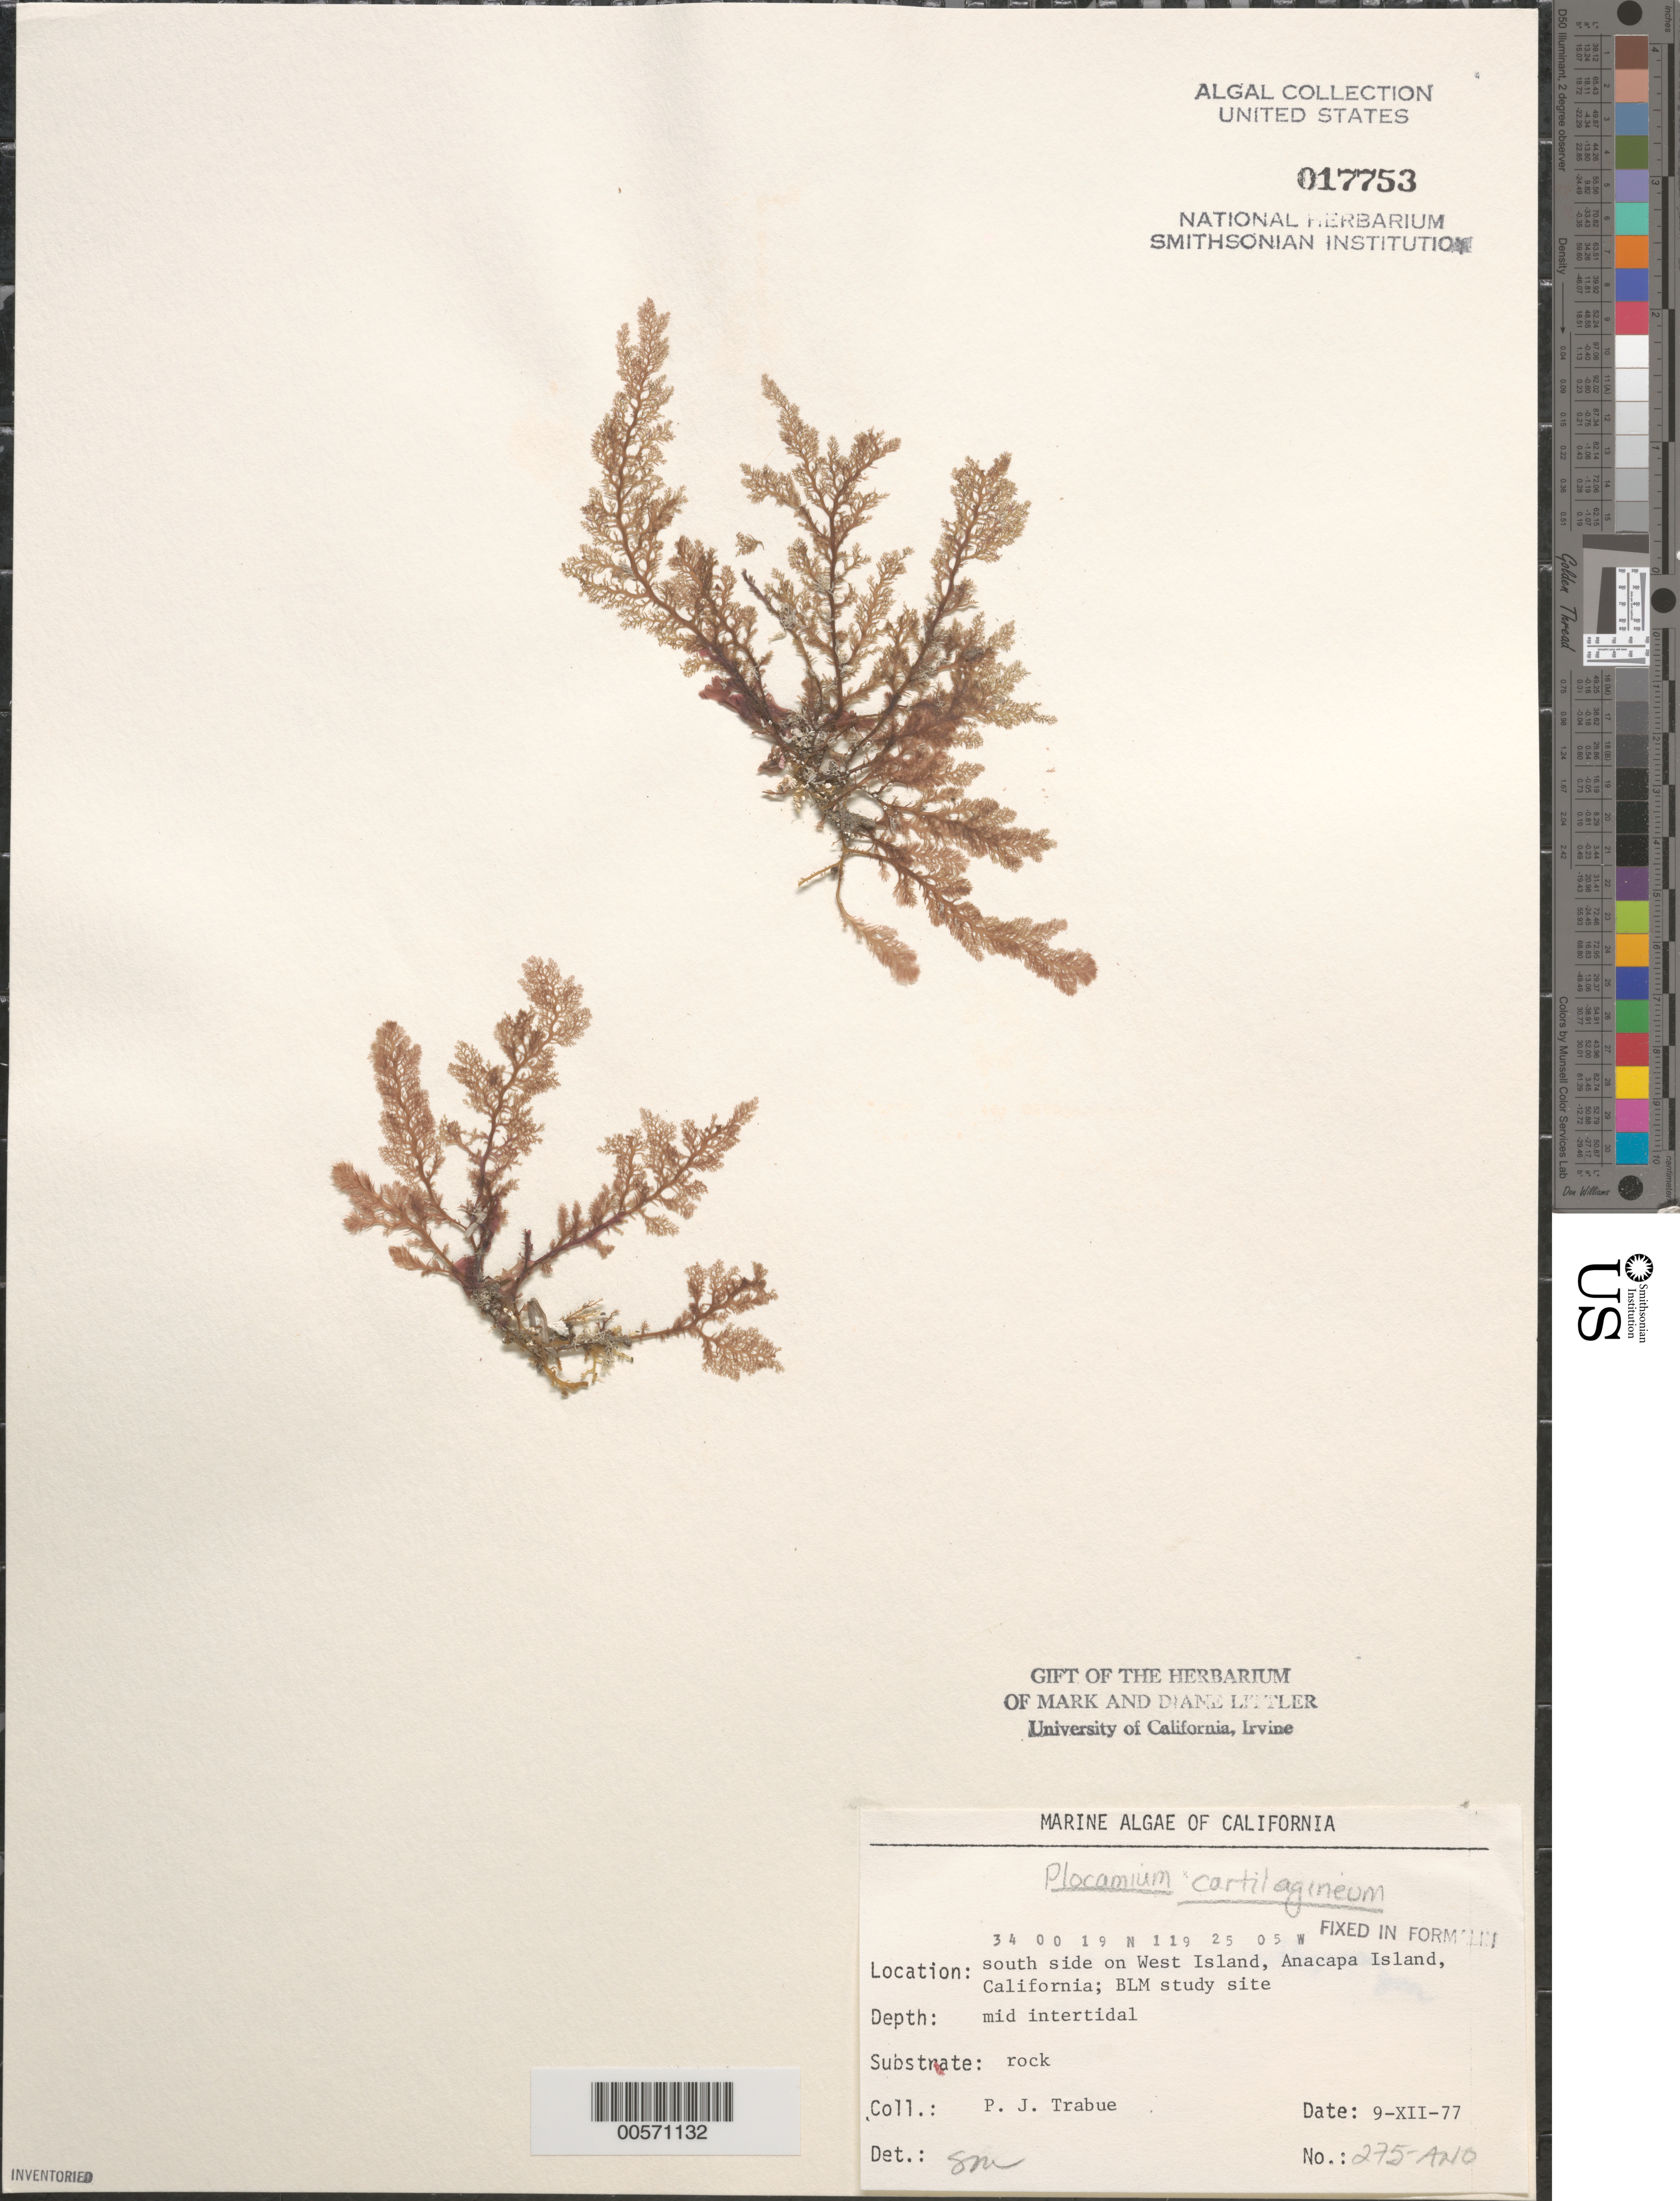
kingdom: Plantae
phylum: Rhodophyta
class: Florideophyceae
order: Plocamiales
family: Plocamiaceae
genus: Plocamium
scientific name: Plocamium cartilagineum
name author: (L.) P.S. Dixon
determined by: Murray, S. N.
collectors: P. J. Trabue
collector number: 275-ANO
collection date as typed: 09 Dec 1977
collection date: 1977-12-09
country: United States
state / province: California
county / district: Ventura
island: Anacapa Island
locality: South side of west island, near Cat Rock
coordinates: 34 00'19"N, 119 25'05"W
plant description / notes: BLM-SOCALBIGHT Rocky Intertidal Survey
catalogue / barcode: US 17753